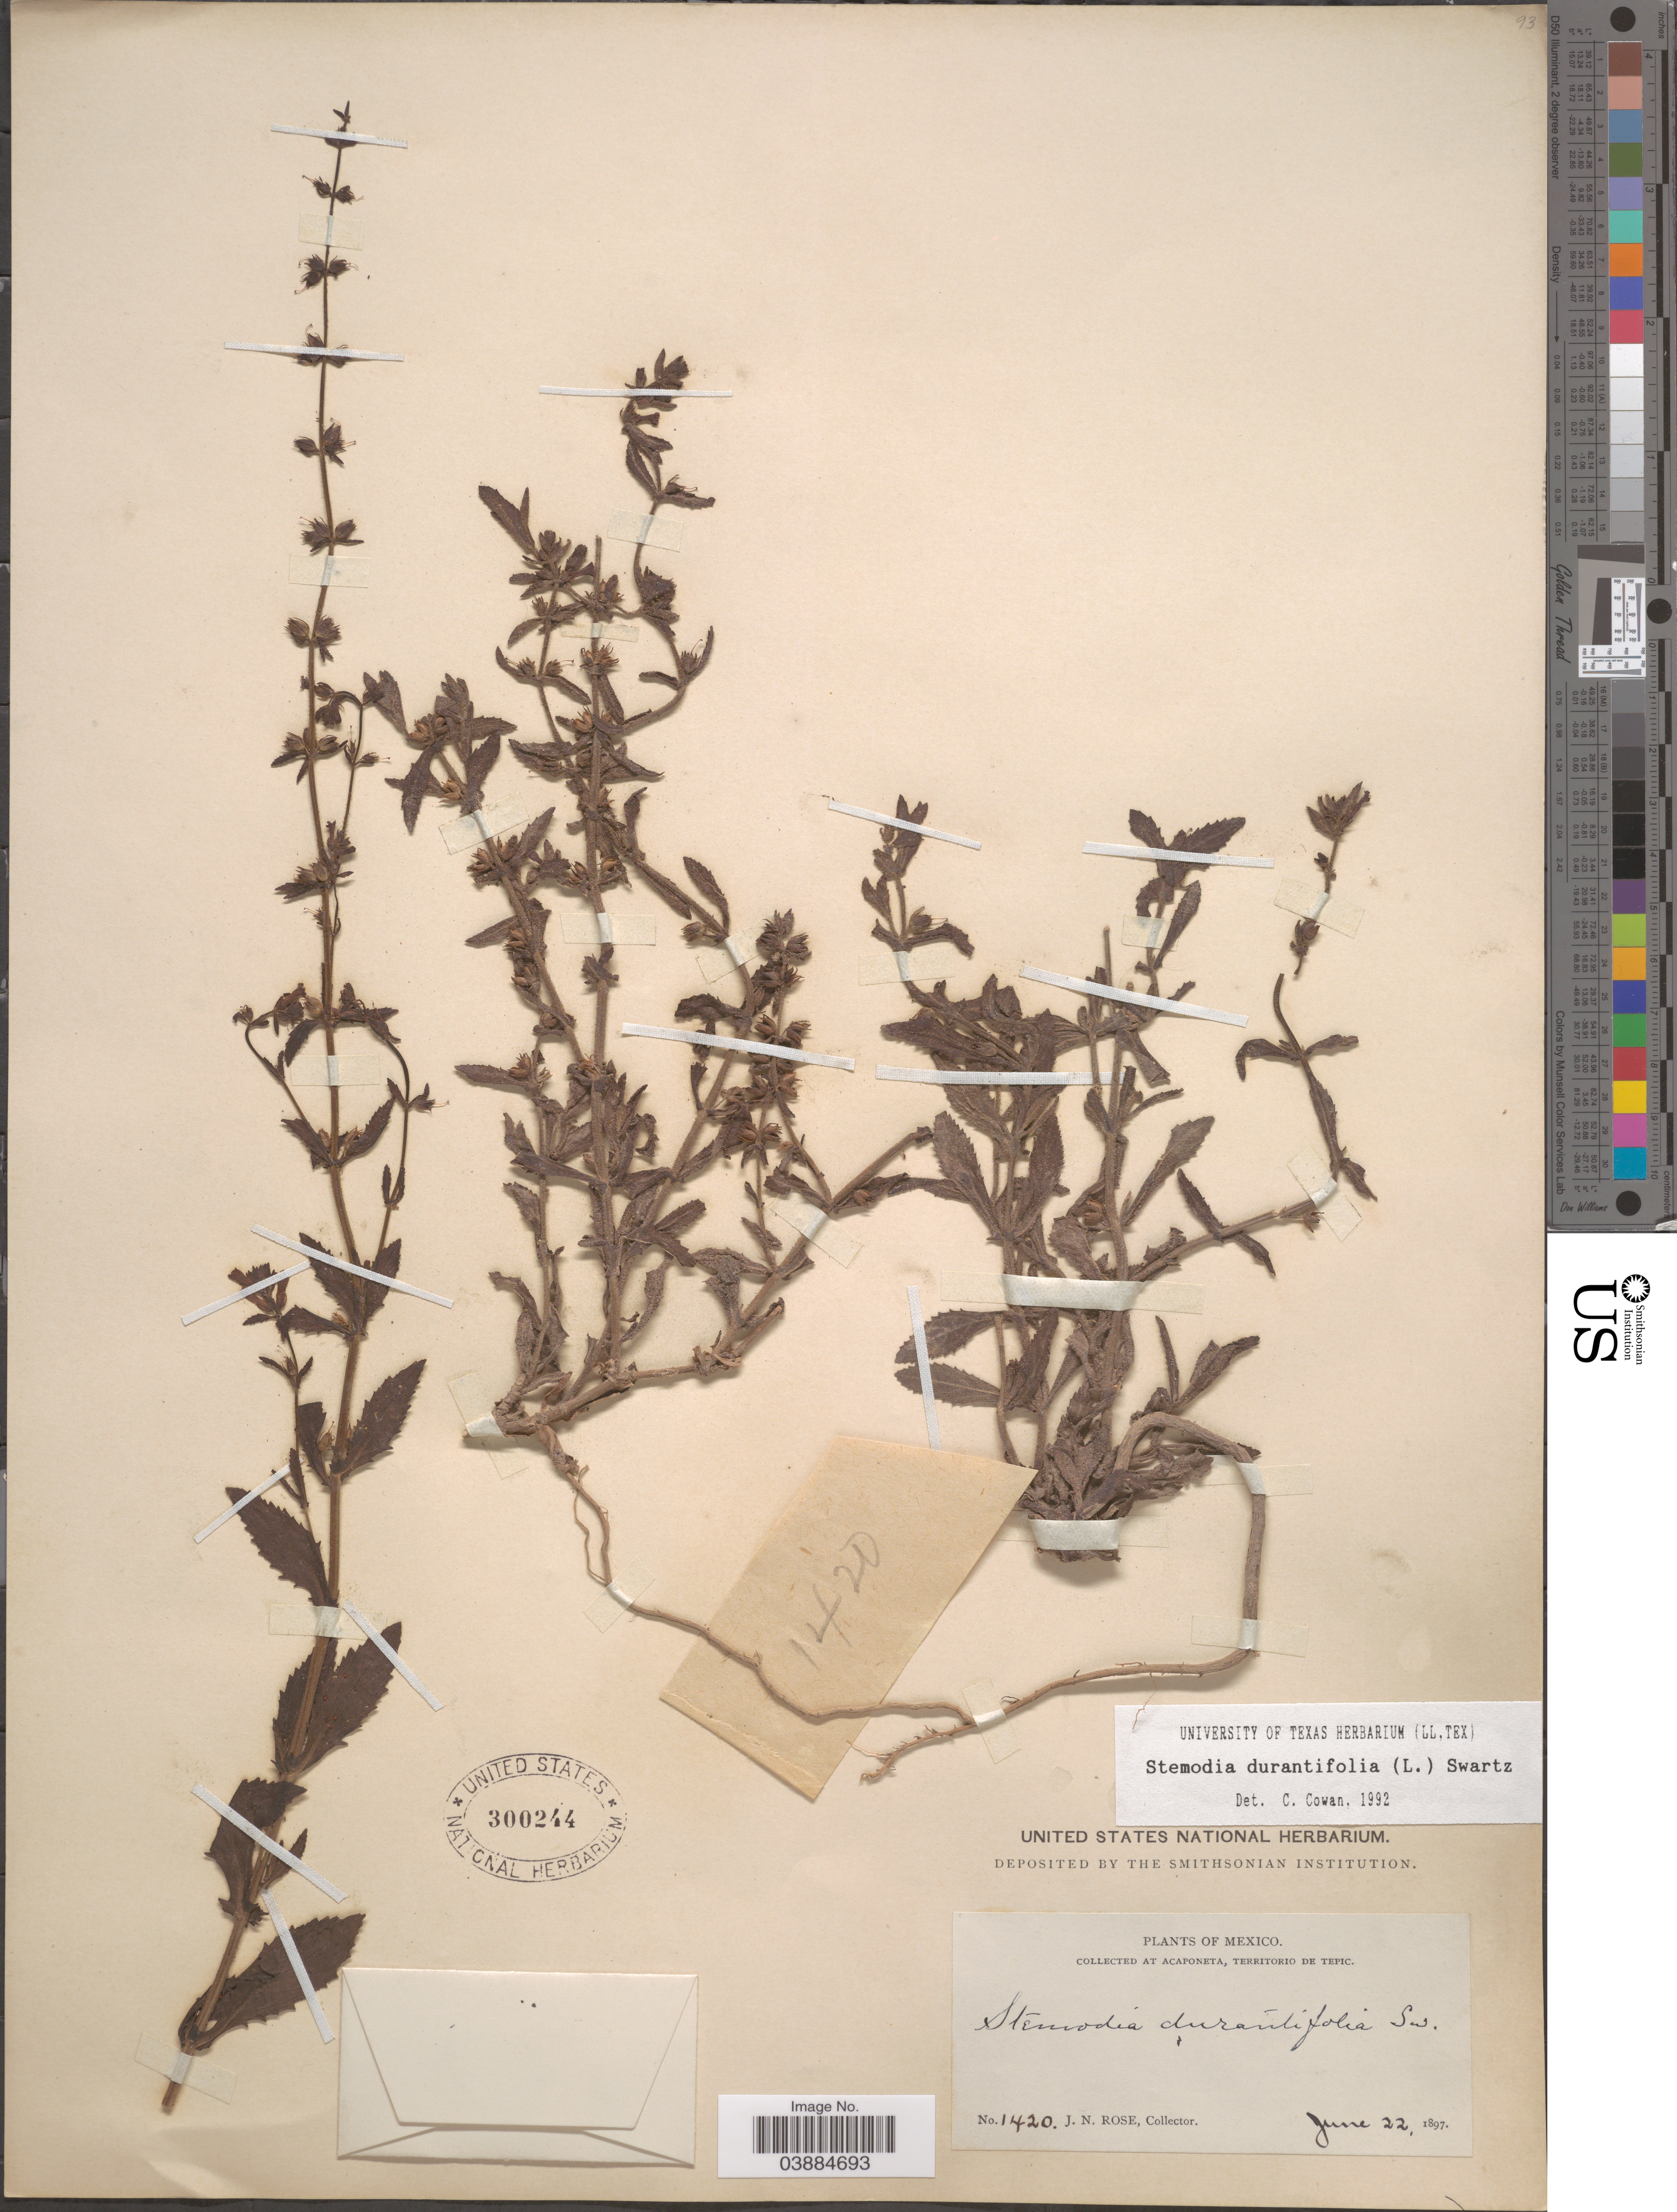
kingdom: Plantae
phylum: Tracheophyta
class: Magnoliopsida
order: Lamiales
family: Plantaginaceae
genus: Stemodia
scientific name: Stemodia durantifolia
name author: (L.) Sw.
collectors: J. N. Rose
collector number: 1420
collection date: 1897-06-22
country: Mexico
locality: At Acaponeta, Territorio de Tepic.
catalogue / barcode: US 300244